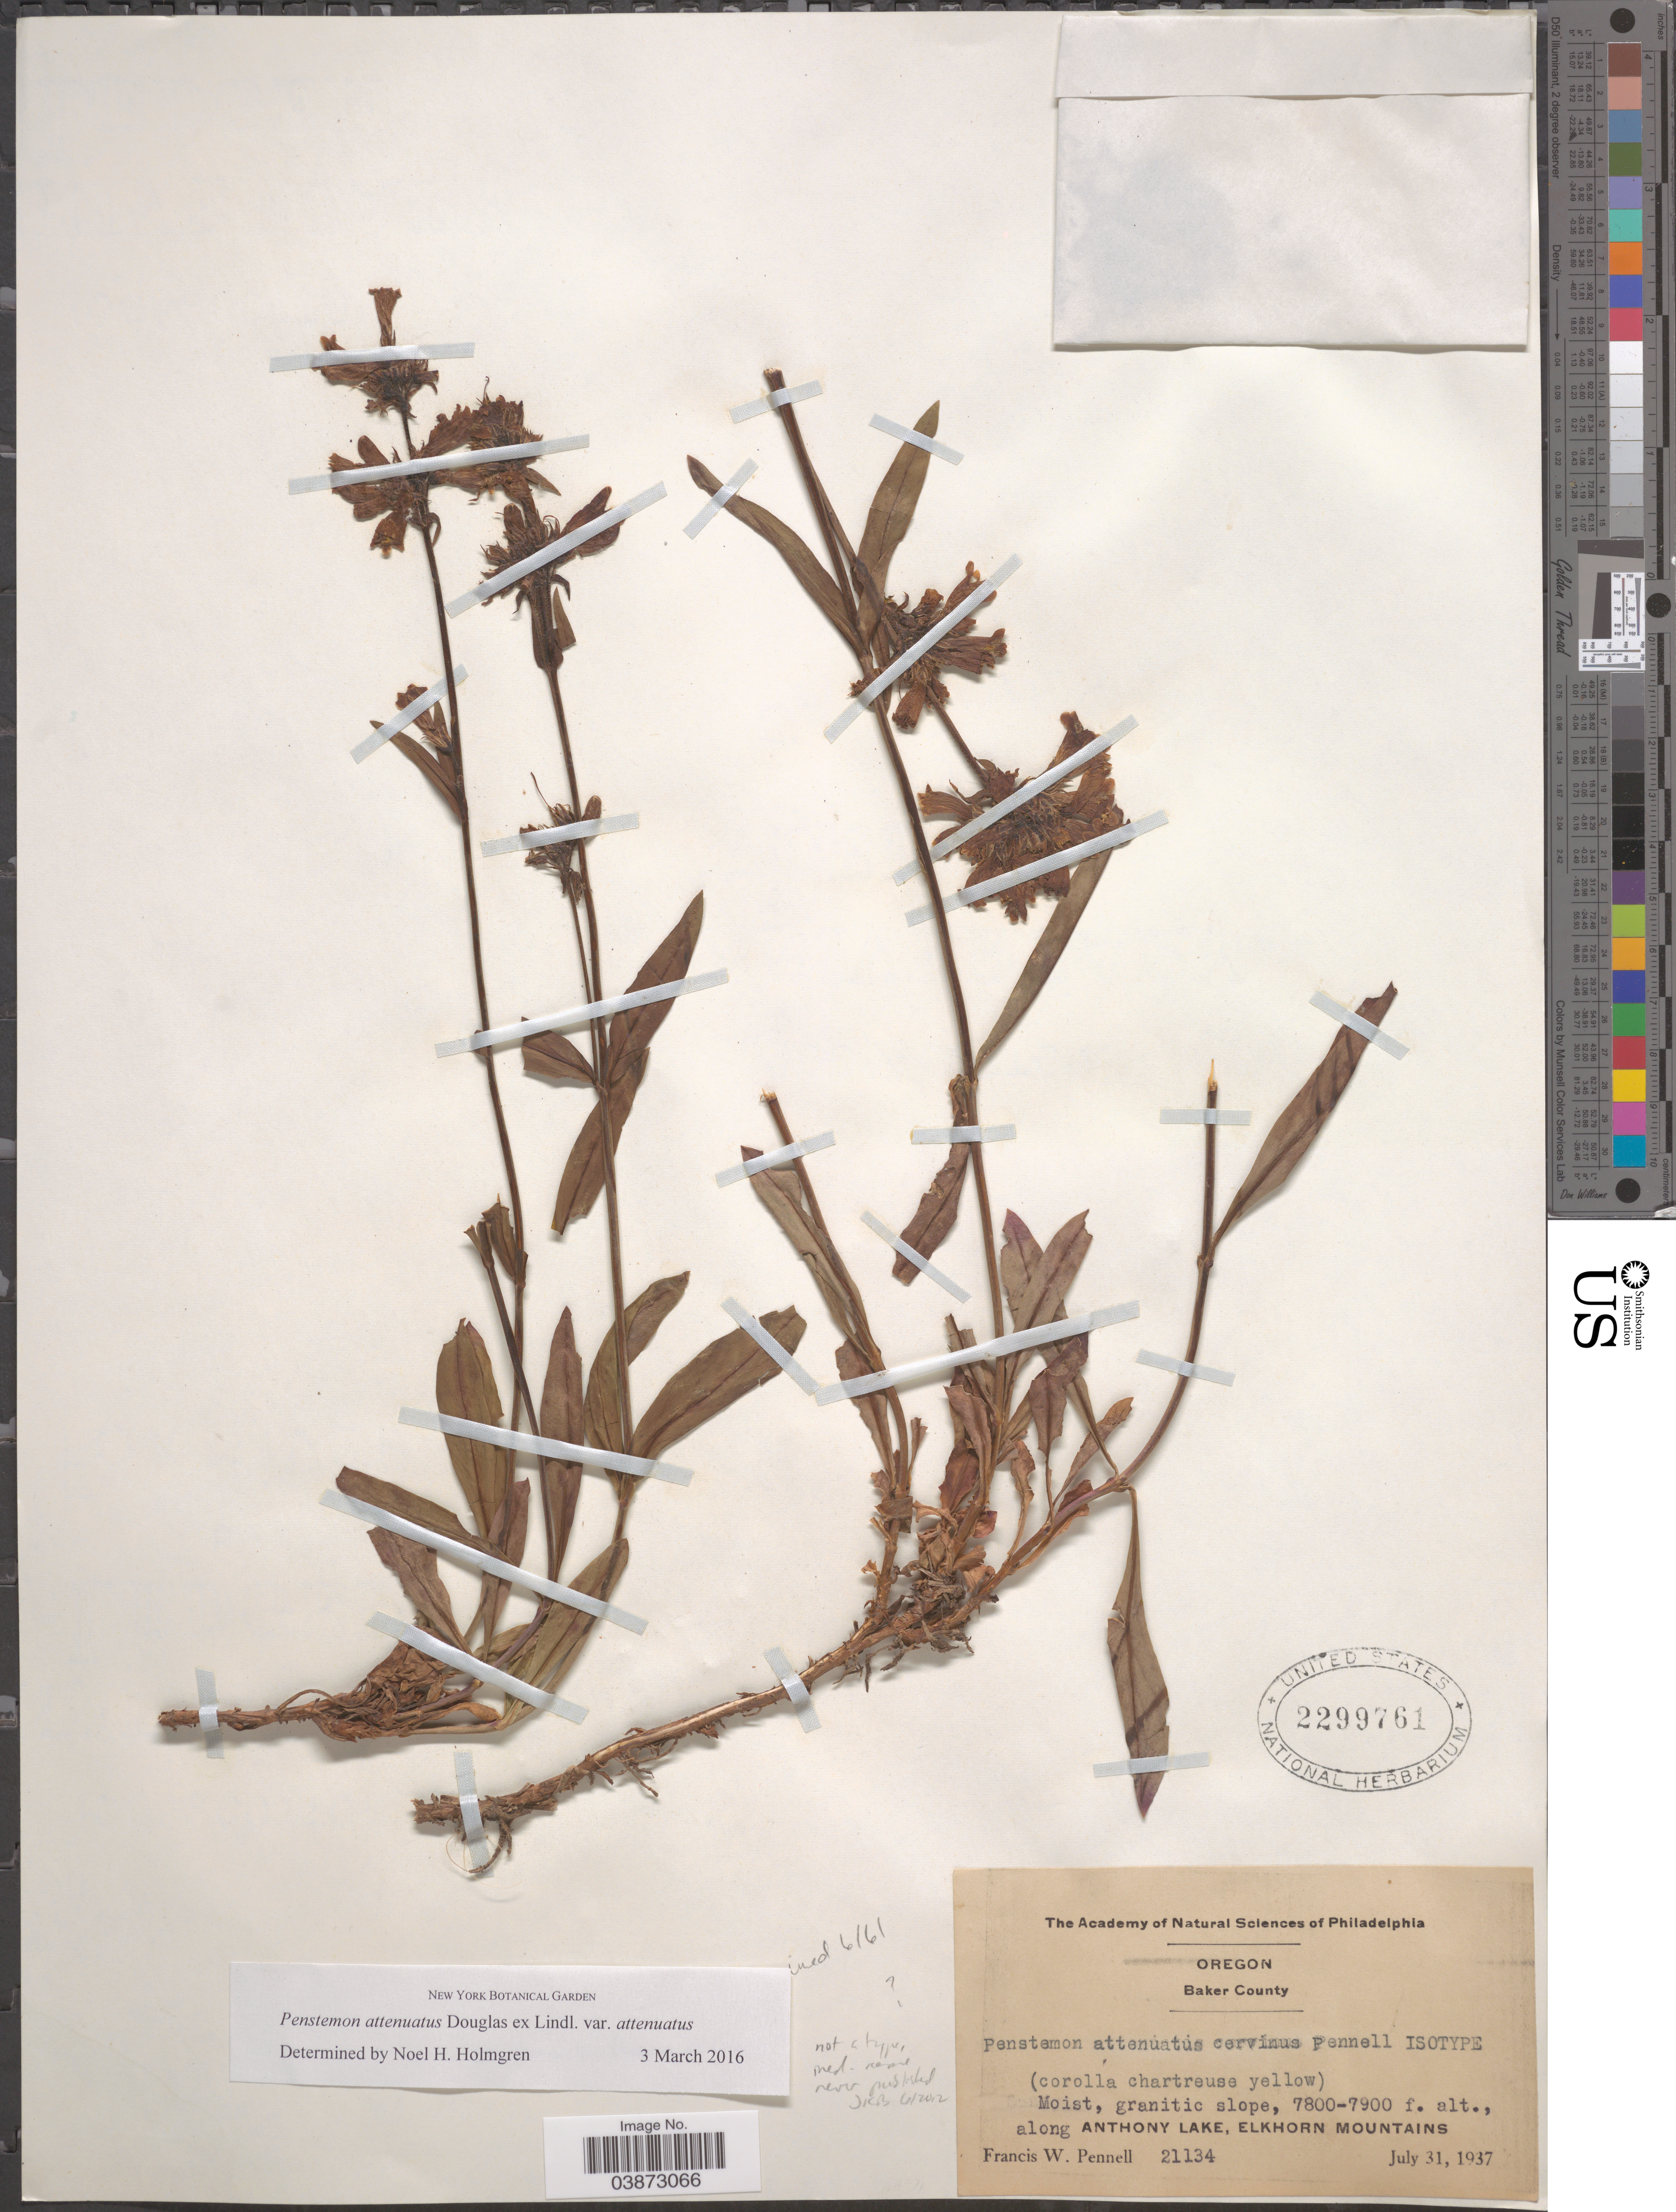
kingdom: Plantae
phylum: Tracheophyta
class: Magnoliopsida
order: Lamiales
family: Plantaginaceae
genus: Penstemon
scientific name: Penstemon attenuatus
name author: Douglas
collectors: F. W. Pennell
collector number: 21134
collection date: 1937-07-31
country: United States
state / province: Oregon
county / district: Baker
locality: Along Anthony Lake, Elkhorn Mountains.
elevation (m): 2377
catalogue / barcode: US 2299761